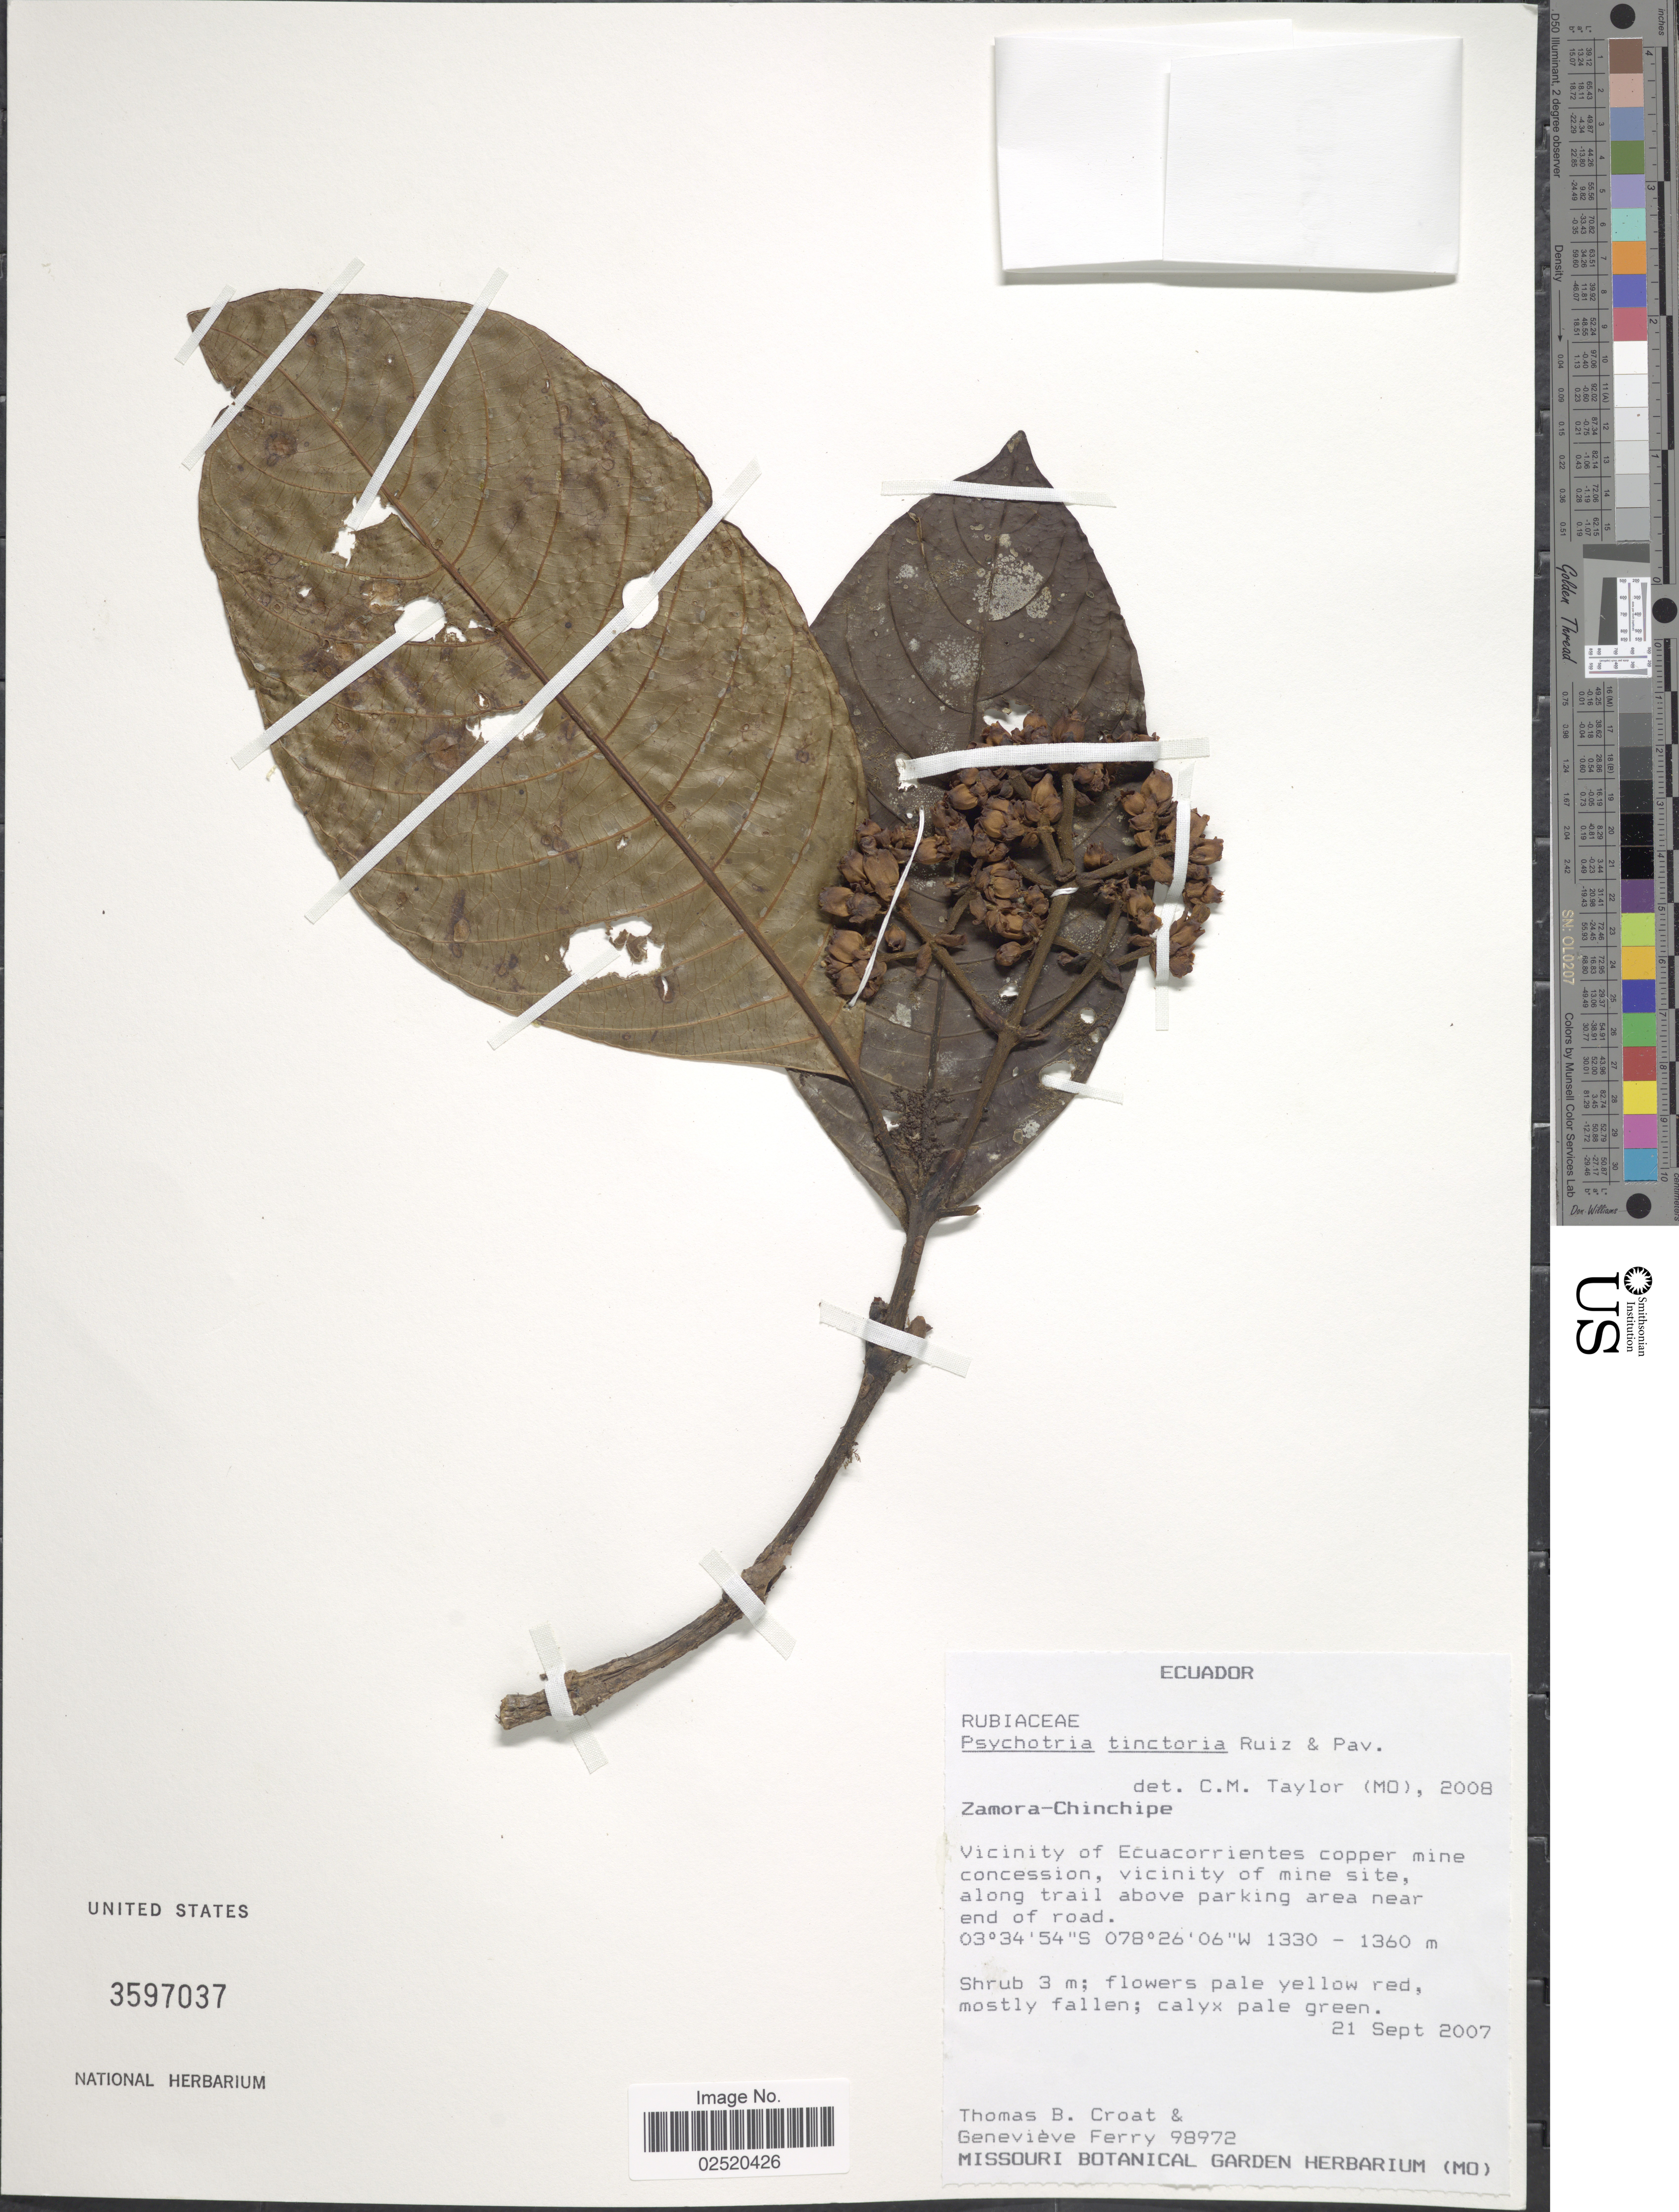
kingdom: Plantae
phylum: Tracheophyta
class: Magnoliopsida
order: Gentianales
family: Rubiaceae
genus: Psychotria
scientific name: Psychotria tinctoria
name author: Ruiz & Pav.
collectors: T. B. Croat & G. Ferry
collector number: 98972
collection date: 2007-09-21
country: Ecuador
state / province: Zamora-Chinchipe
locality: Vicinity of Ecuacorrientes copper mine concession, vicinity of mine site, along trail above parking area near end of road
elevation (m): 1330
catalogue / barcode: US 3597037